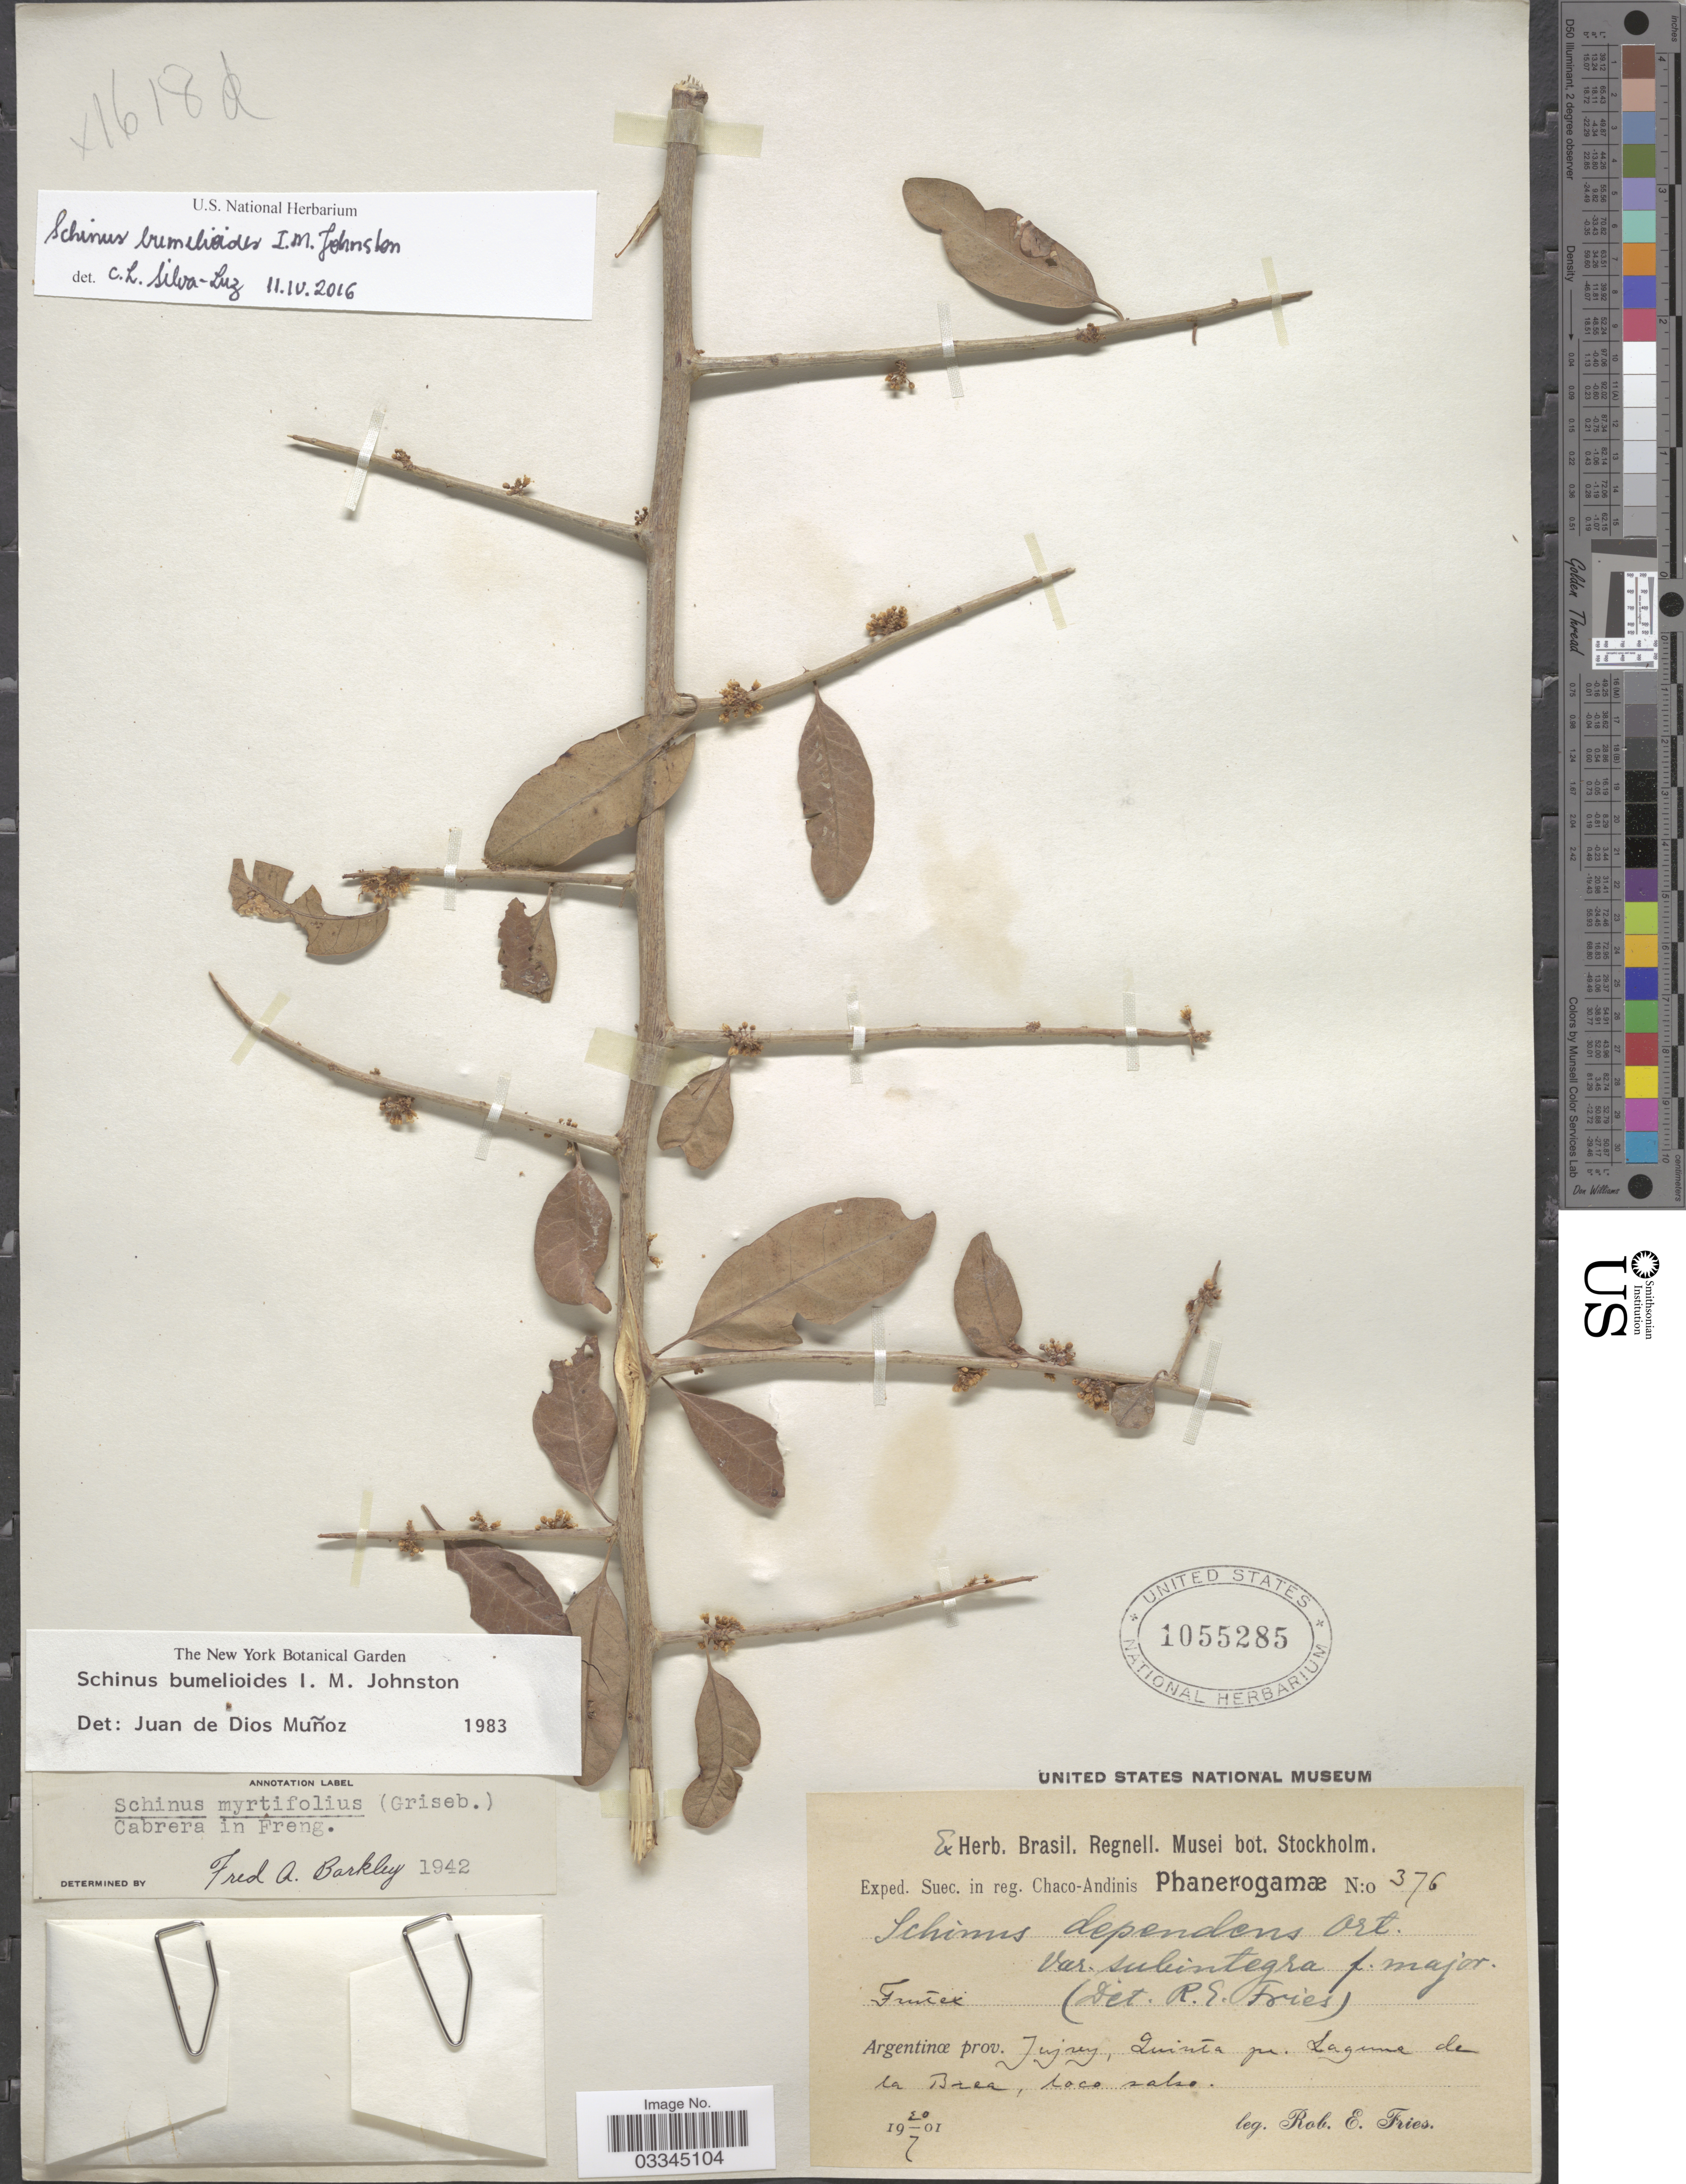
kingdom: Plantae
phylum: Tracheophyta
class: Magnoliopsida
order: Sapindales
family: Anacardiaceae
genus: Schinus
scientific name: Schinus bumelioides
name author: I.M. Johnst.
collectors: R. E. Fries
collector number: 376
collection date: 1901-07-20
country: Argentina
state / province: Jujuy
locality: Quinta pr. Laguna de la Brea.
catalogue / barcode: US 1055285